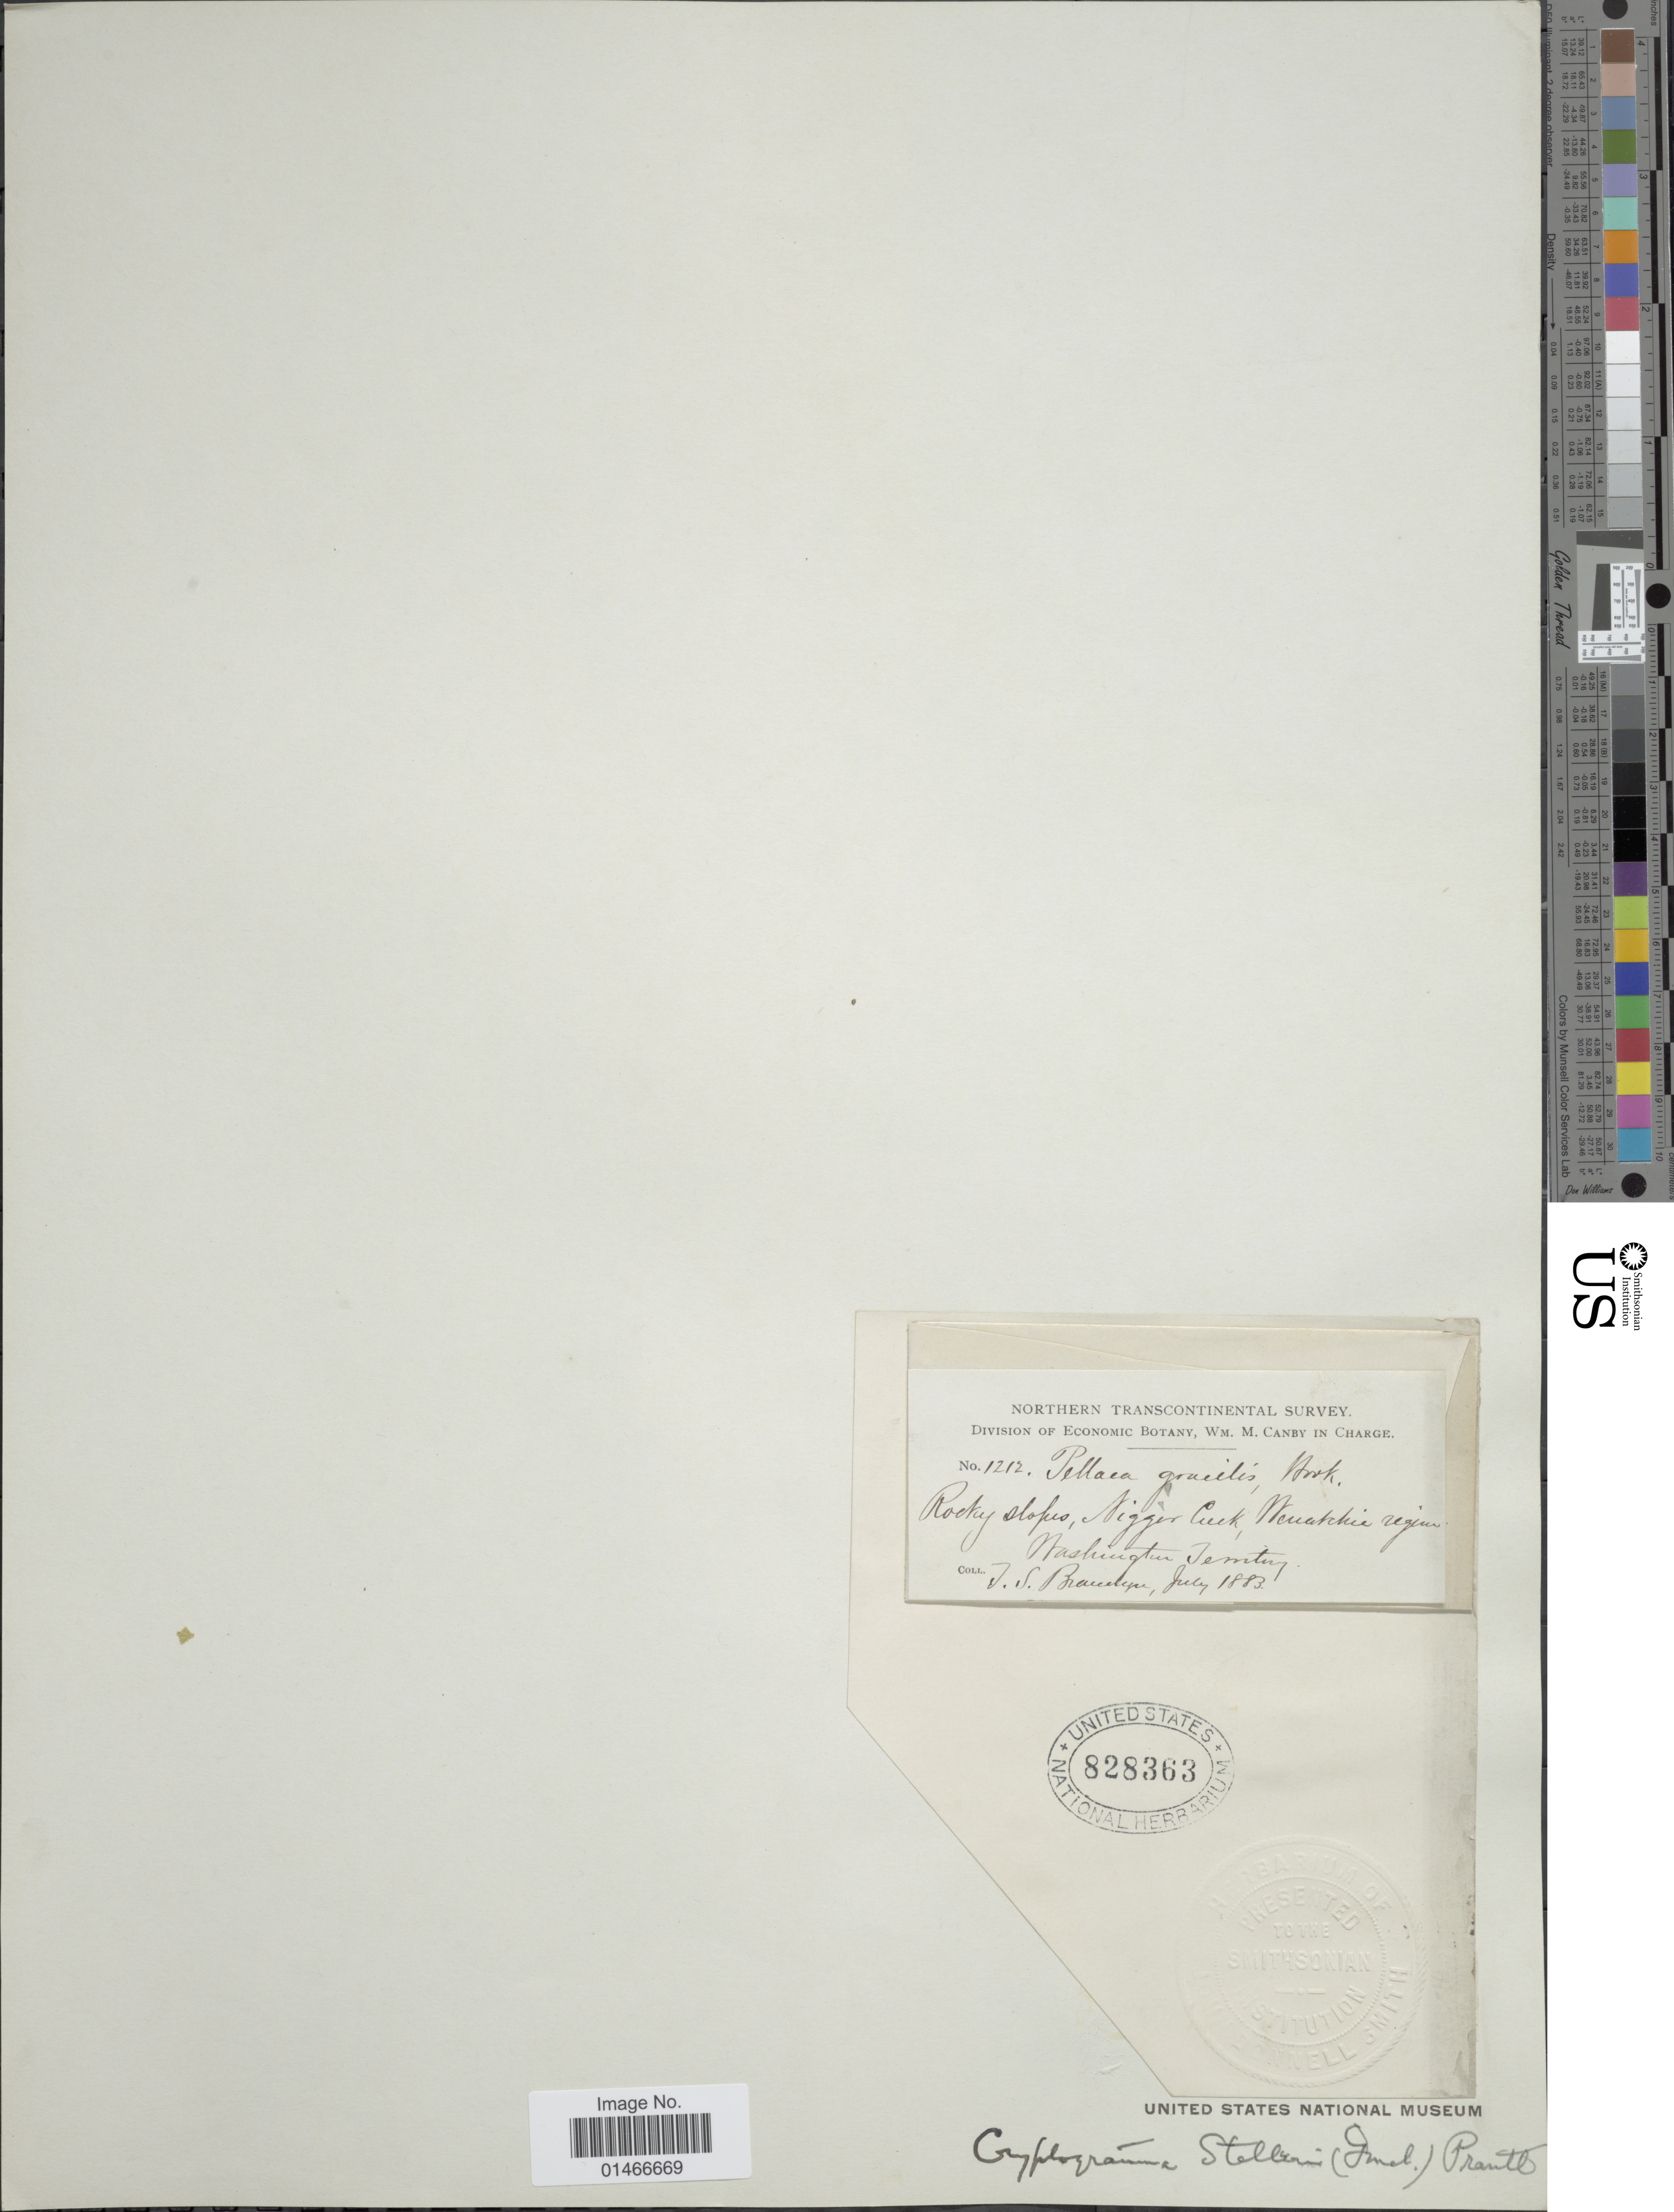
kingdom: Plantae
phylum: Tracheophyta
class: Polypodiopsida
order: Polypodiales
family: Pteridaceae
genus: Cryptogramma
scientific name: Cryptogramma stelleri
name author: (S.G. Gmel.) Prantl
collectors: J. S. Brandegee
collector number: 1212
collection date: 1883-07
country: United States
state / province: Washington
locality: Rocky slopes, Nigger Creek, Wenatchie region. Washington Territory.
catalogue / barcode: US 828363